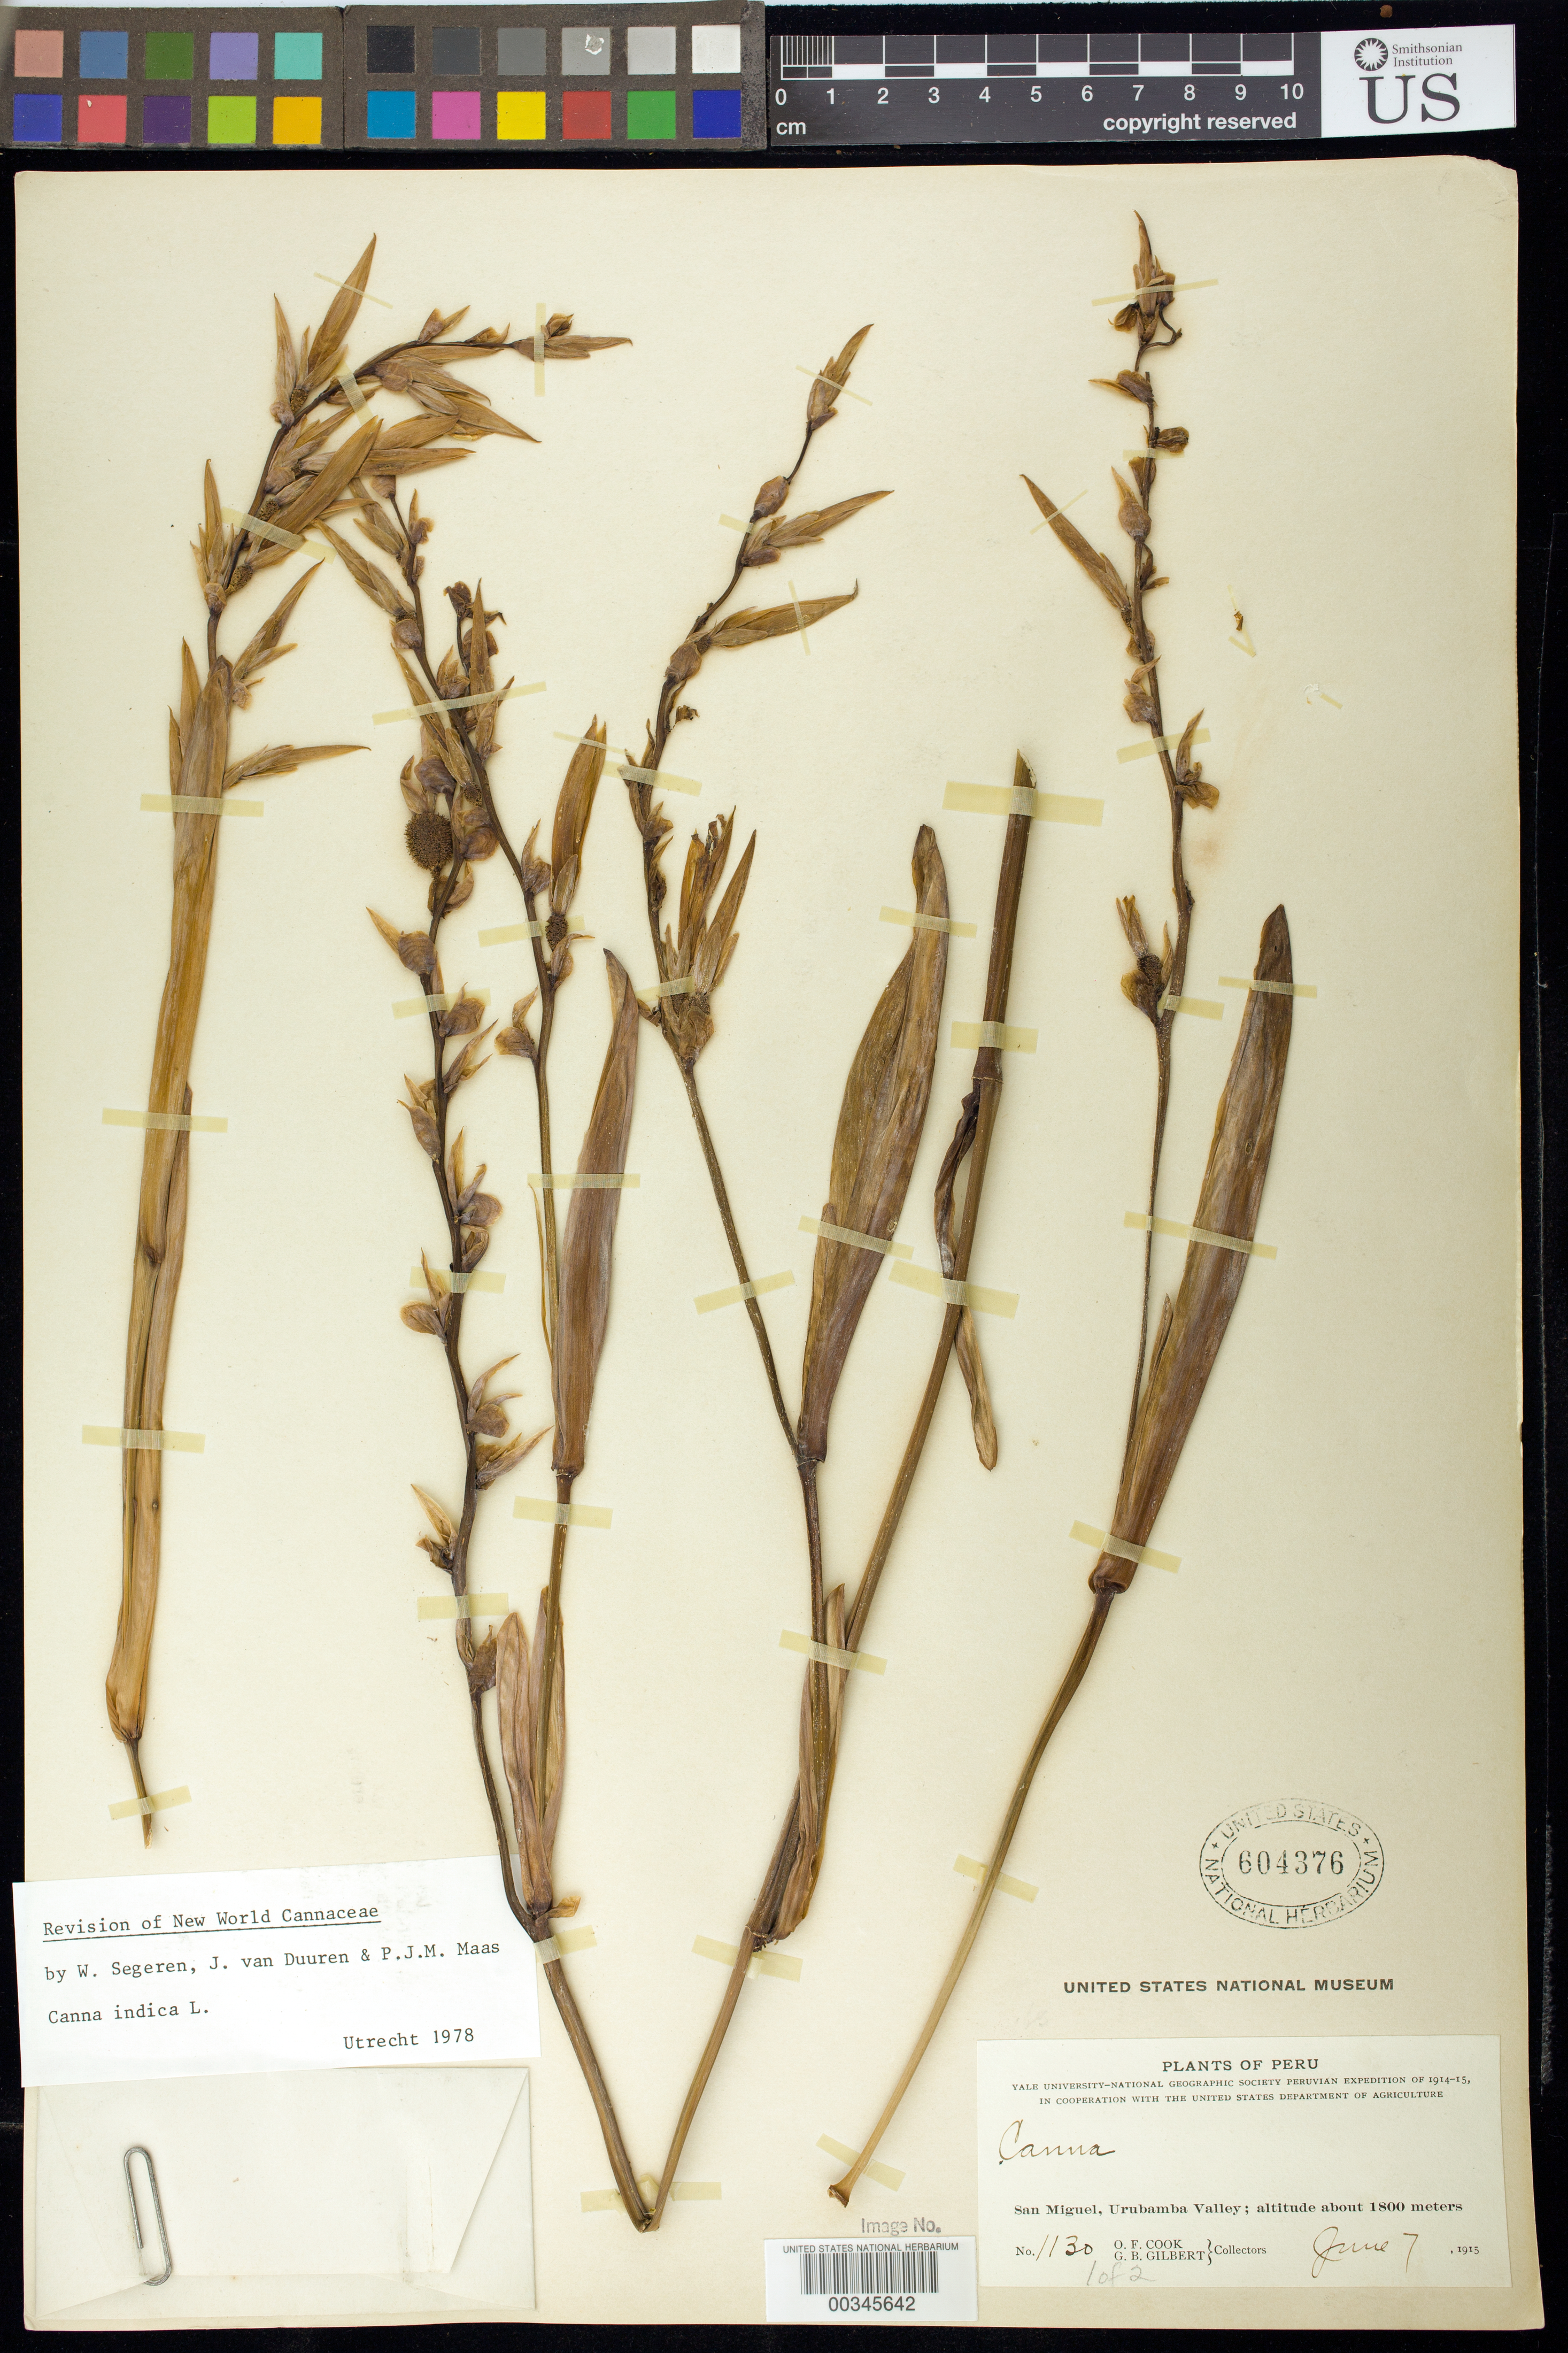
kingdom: Plantae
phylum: Tracheophyta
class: Liliopsida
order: Zingiberales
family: Cannaceae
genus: Canna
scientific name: Canna indica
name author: L.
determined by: Segeren, W.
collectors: O. F. Cook & G. B. Gilbert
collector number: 1130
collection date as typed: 07 Jun 1915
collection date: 1915-06-07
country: Peru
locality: San Miguel, Urubamba Valley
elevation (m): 1800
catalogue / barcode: US 604376